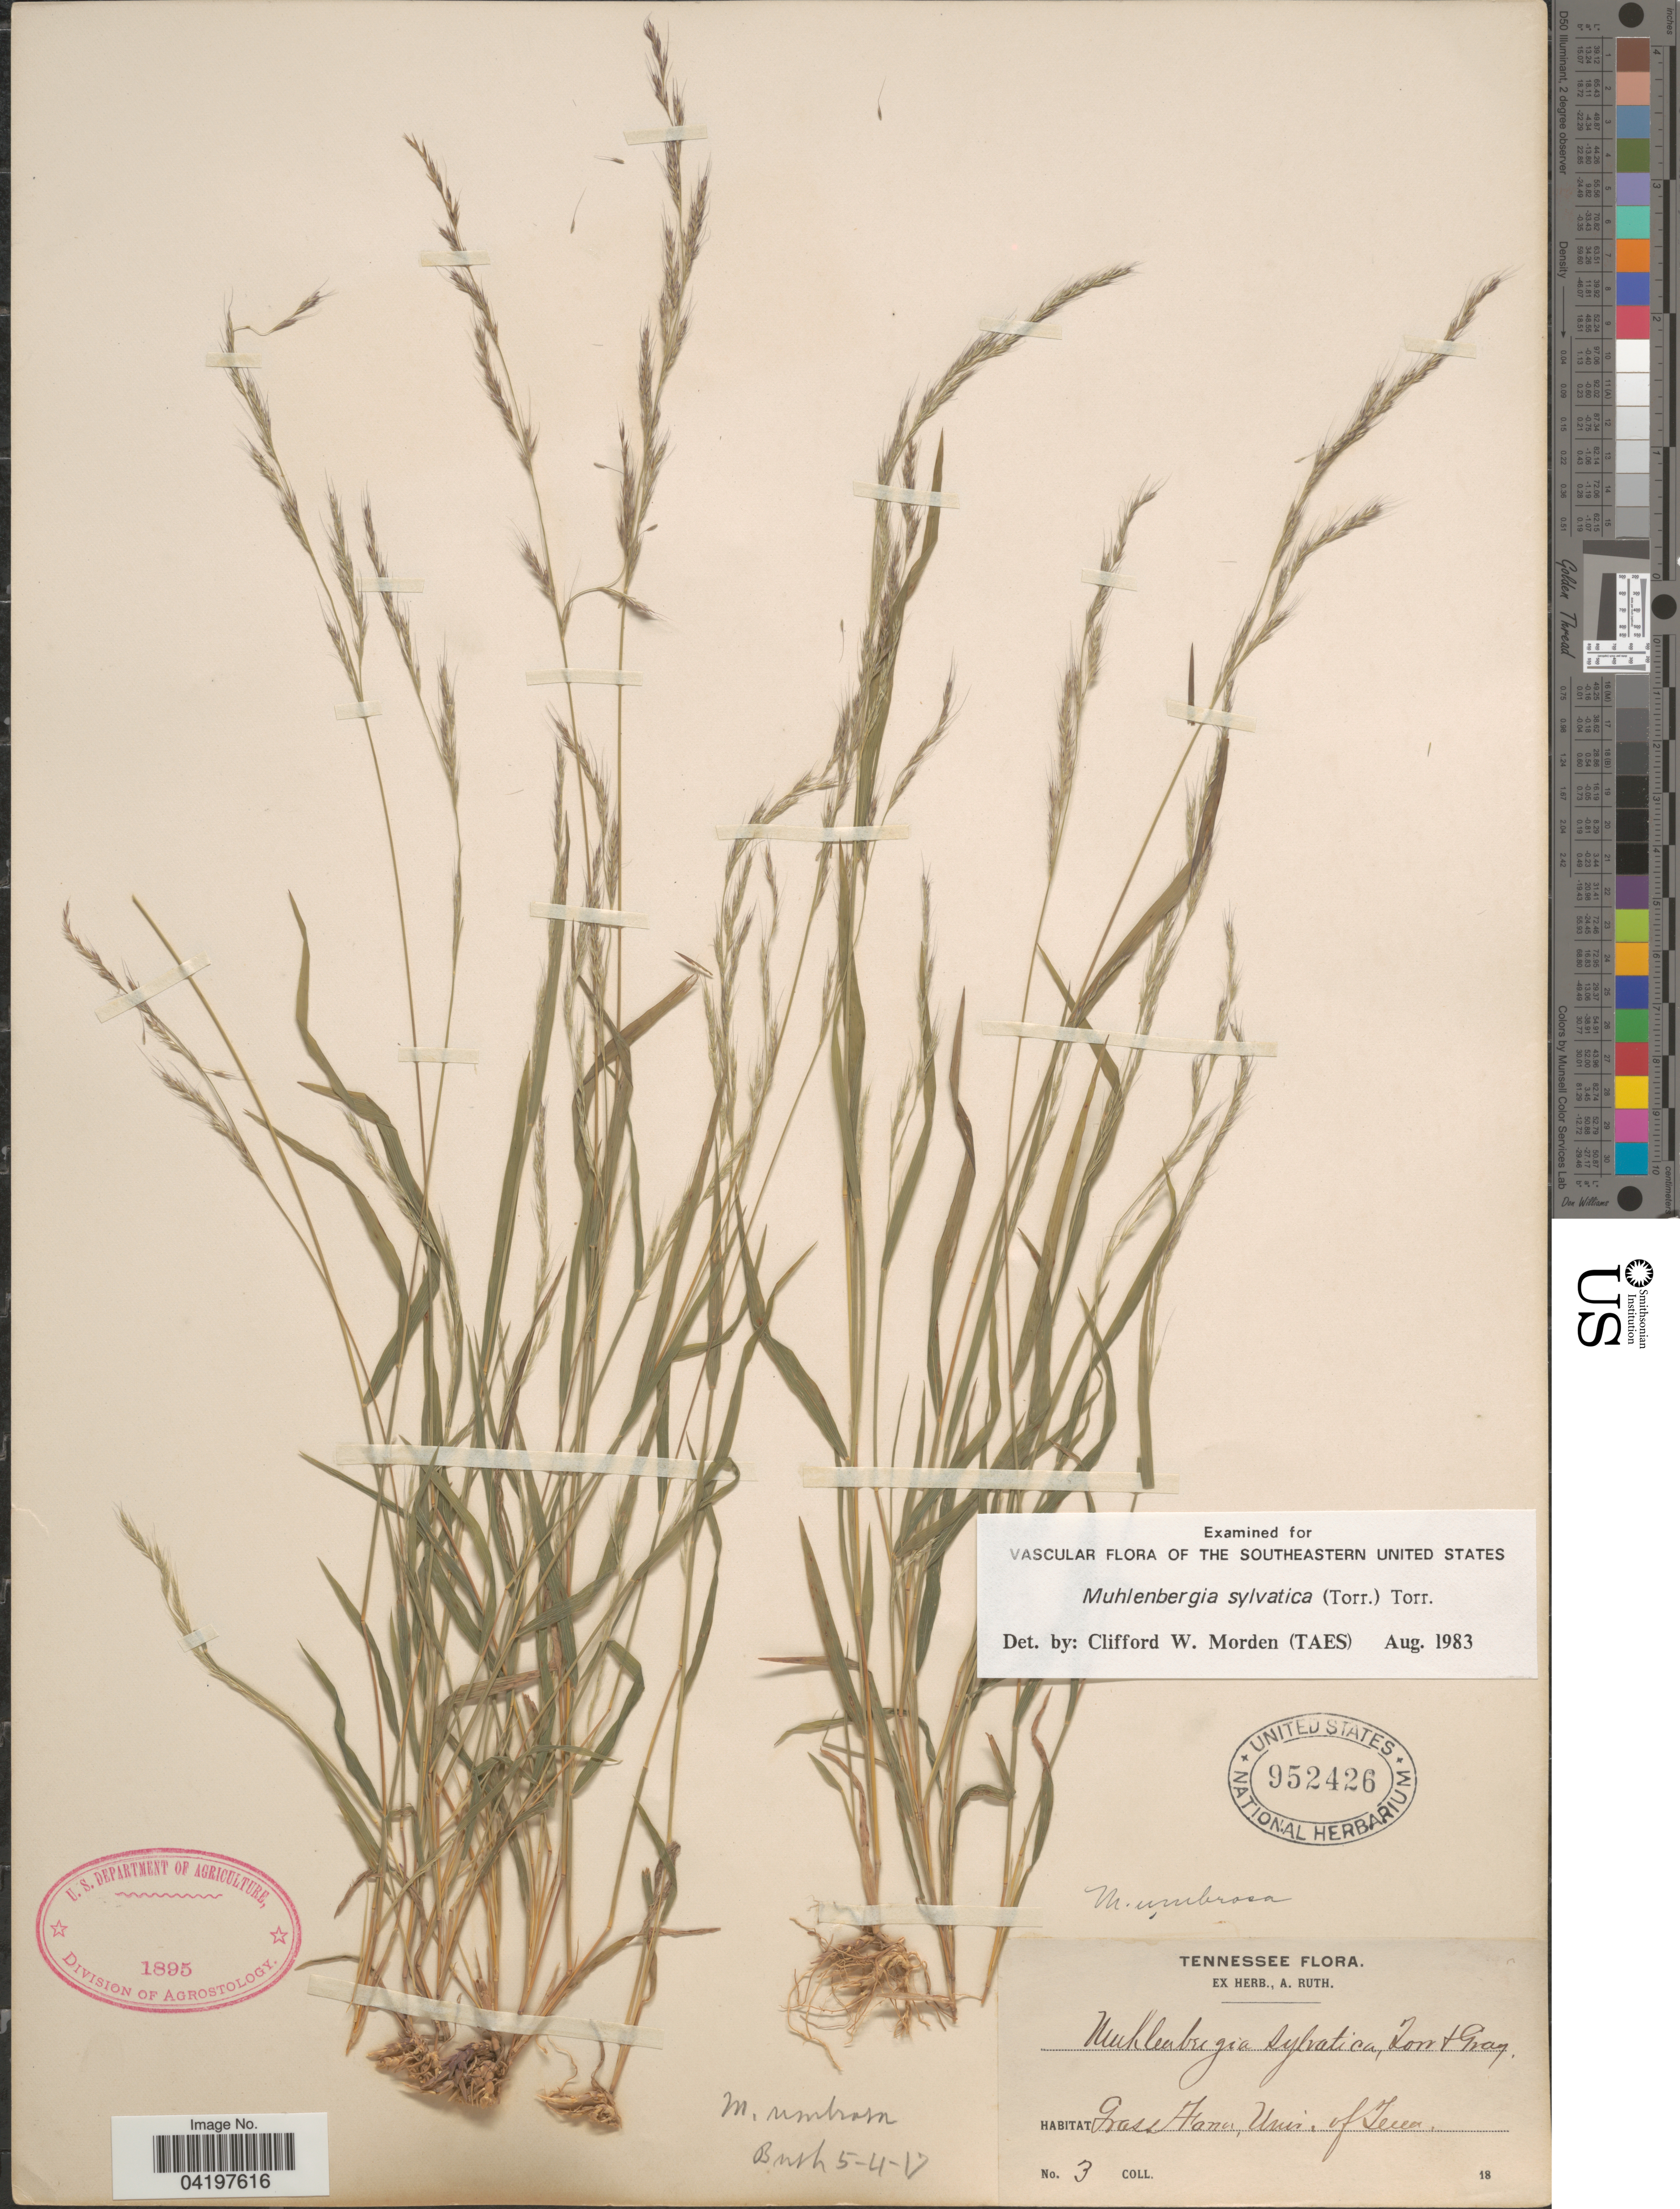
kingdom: Plantae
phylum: Tracheophyta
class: Liliopsida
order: Poales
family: Poaceae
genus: Muhlenbergia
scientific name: Muhlenbergia sylvatica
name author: (Torr.) Torr. ex A. Gray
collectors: Ex herb. A. Ruth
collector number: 3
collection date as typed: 18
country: United States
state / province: Tennessee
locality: Grass Farm, Univ. of Tenn.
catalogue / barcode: US 952426